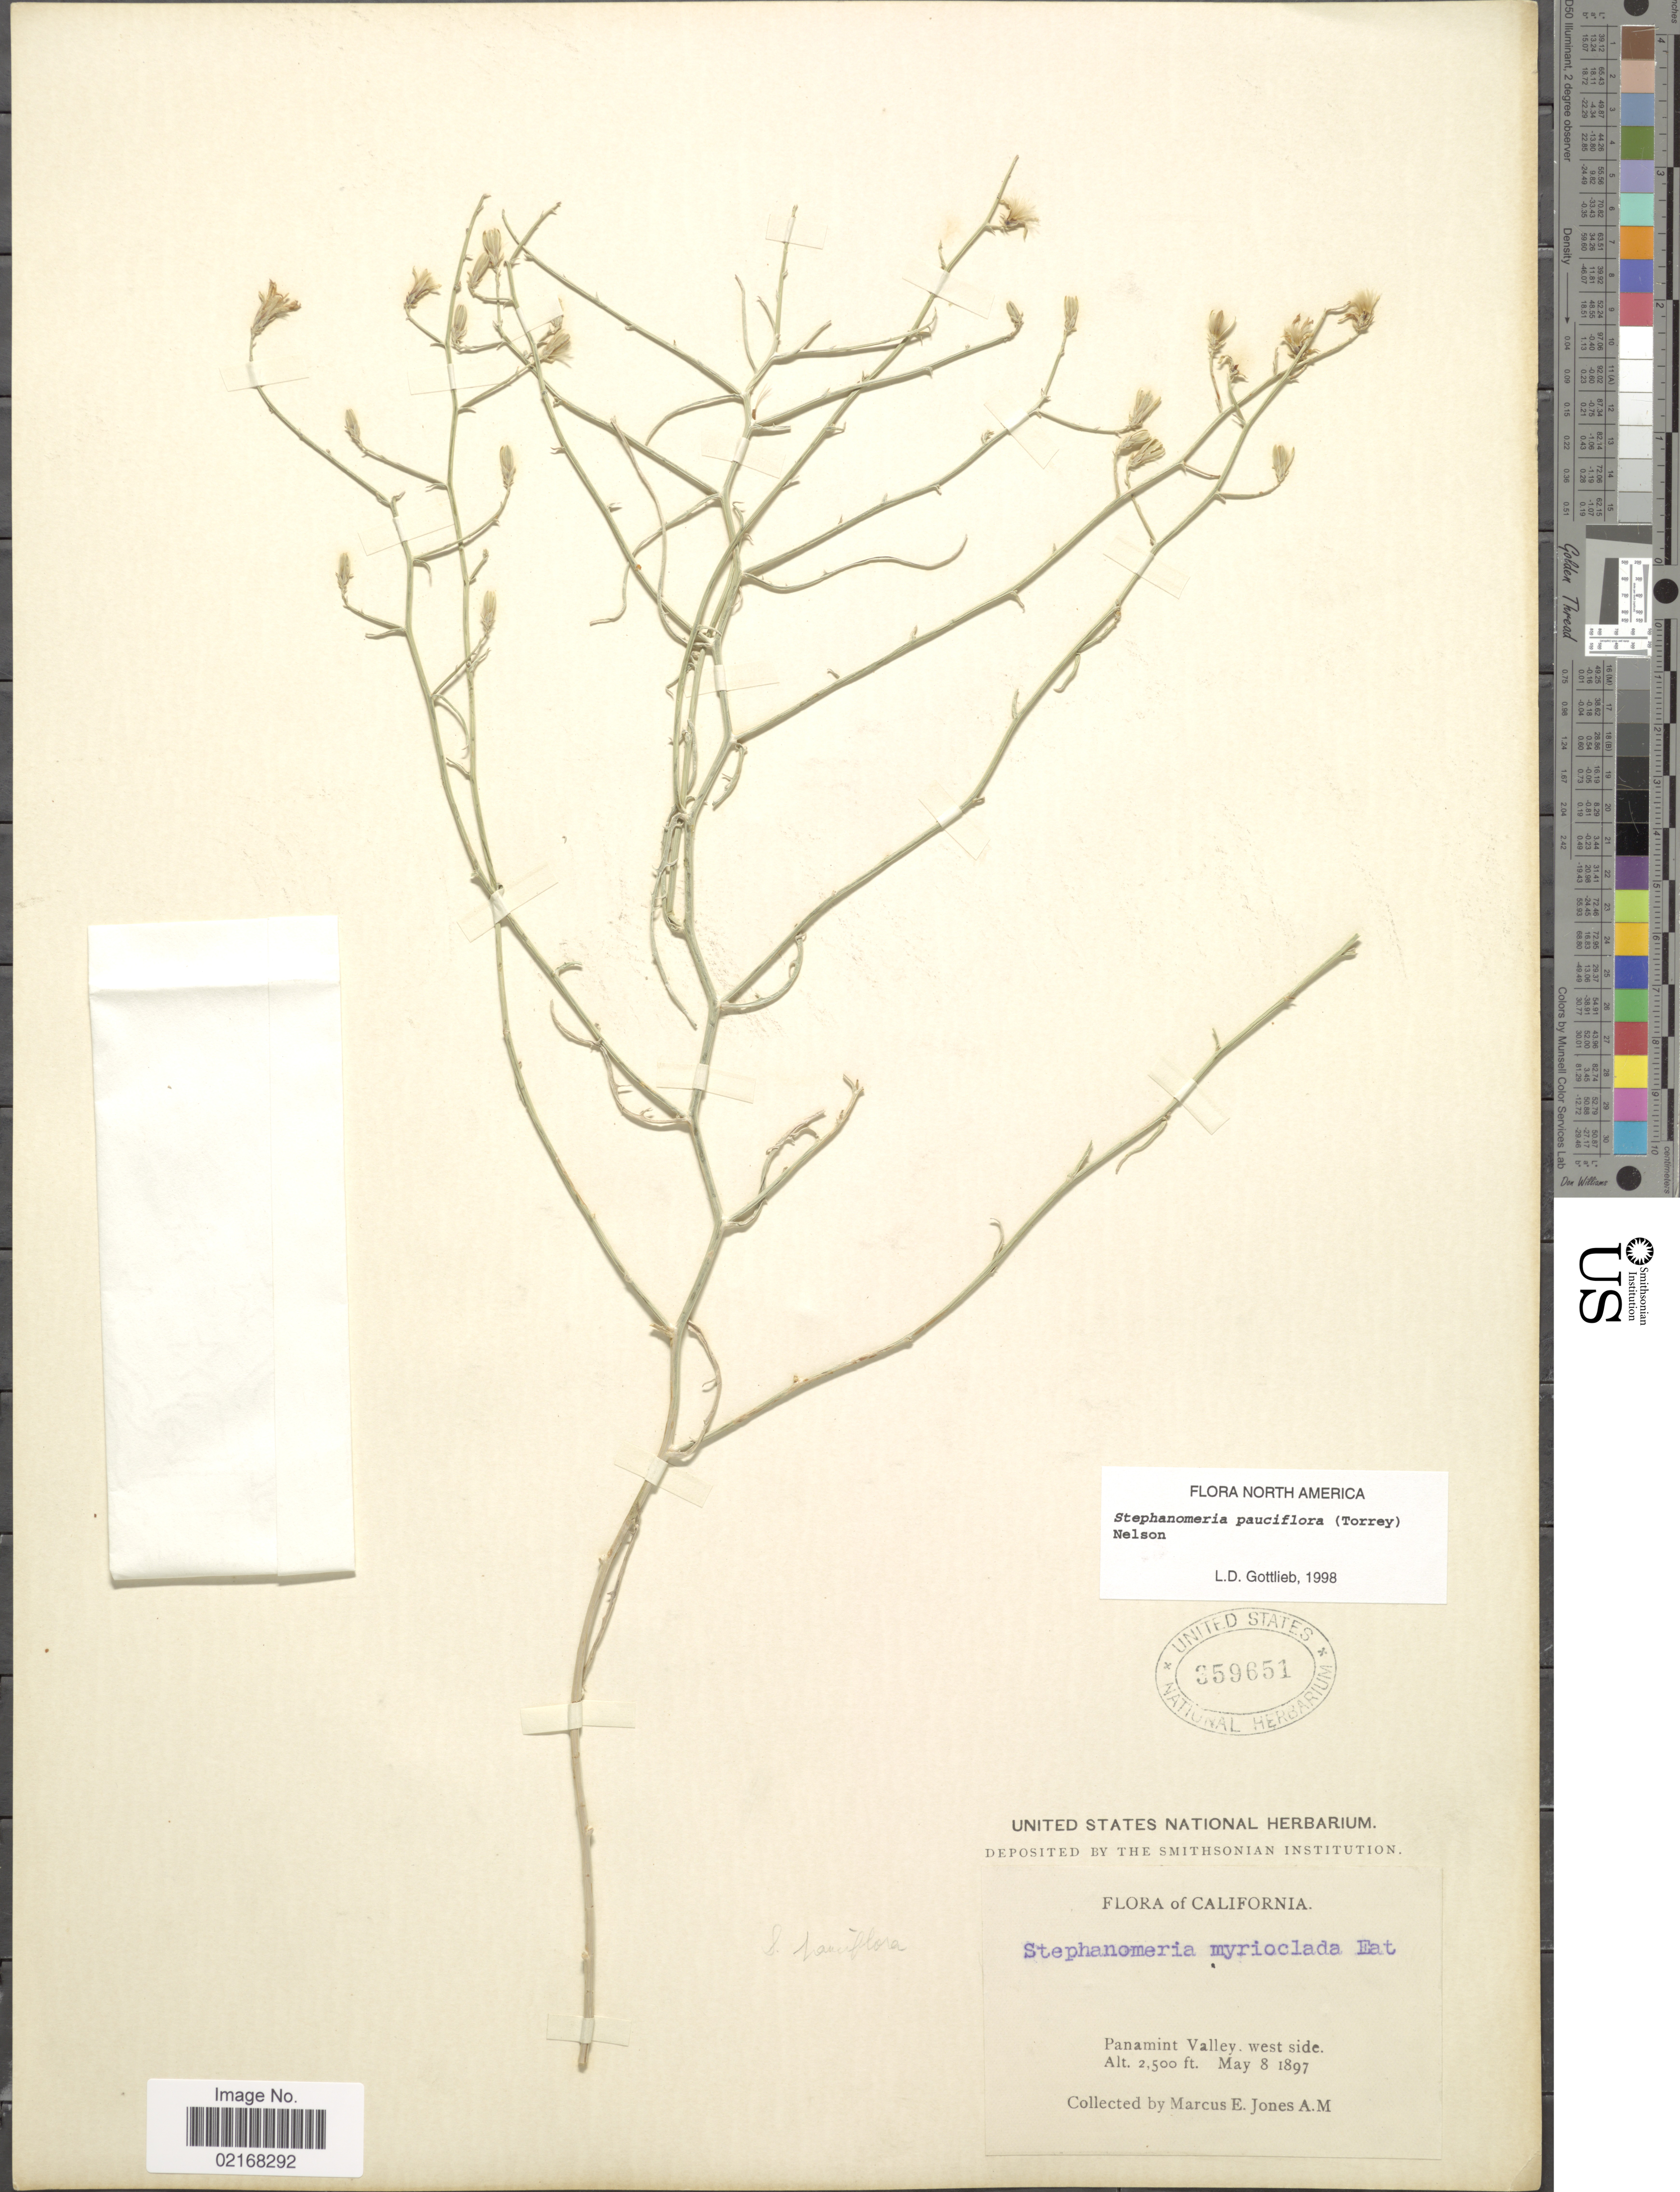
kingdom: Plantae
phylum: Tracheophyta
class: Magnoliopsida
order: Asterales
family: Asteraceae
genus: Stephanomeria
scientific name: Stephanomeria pauciflora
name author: (Torr.) A. Nelson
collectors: M. E. Jones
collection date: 1897-05-08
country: United States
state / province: California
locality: Panamint Valley, west side.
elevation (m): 762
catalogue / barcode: US 359651